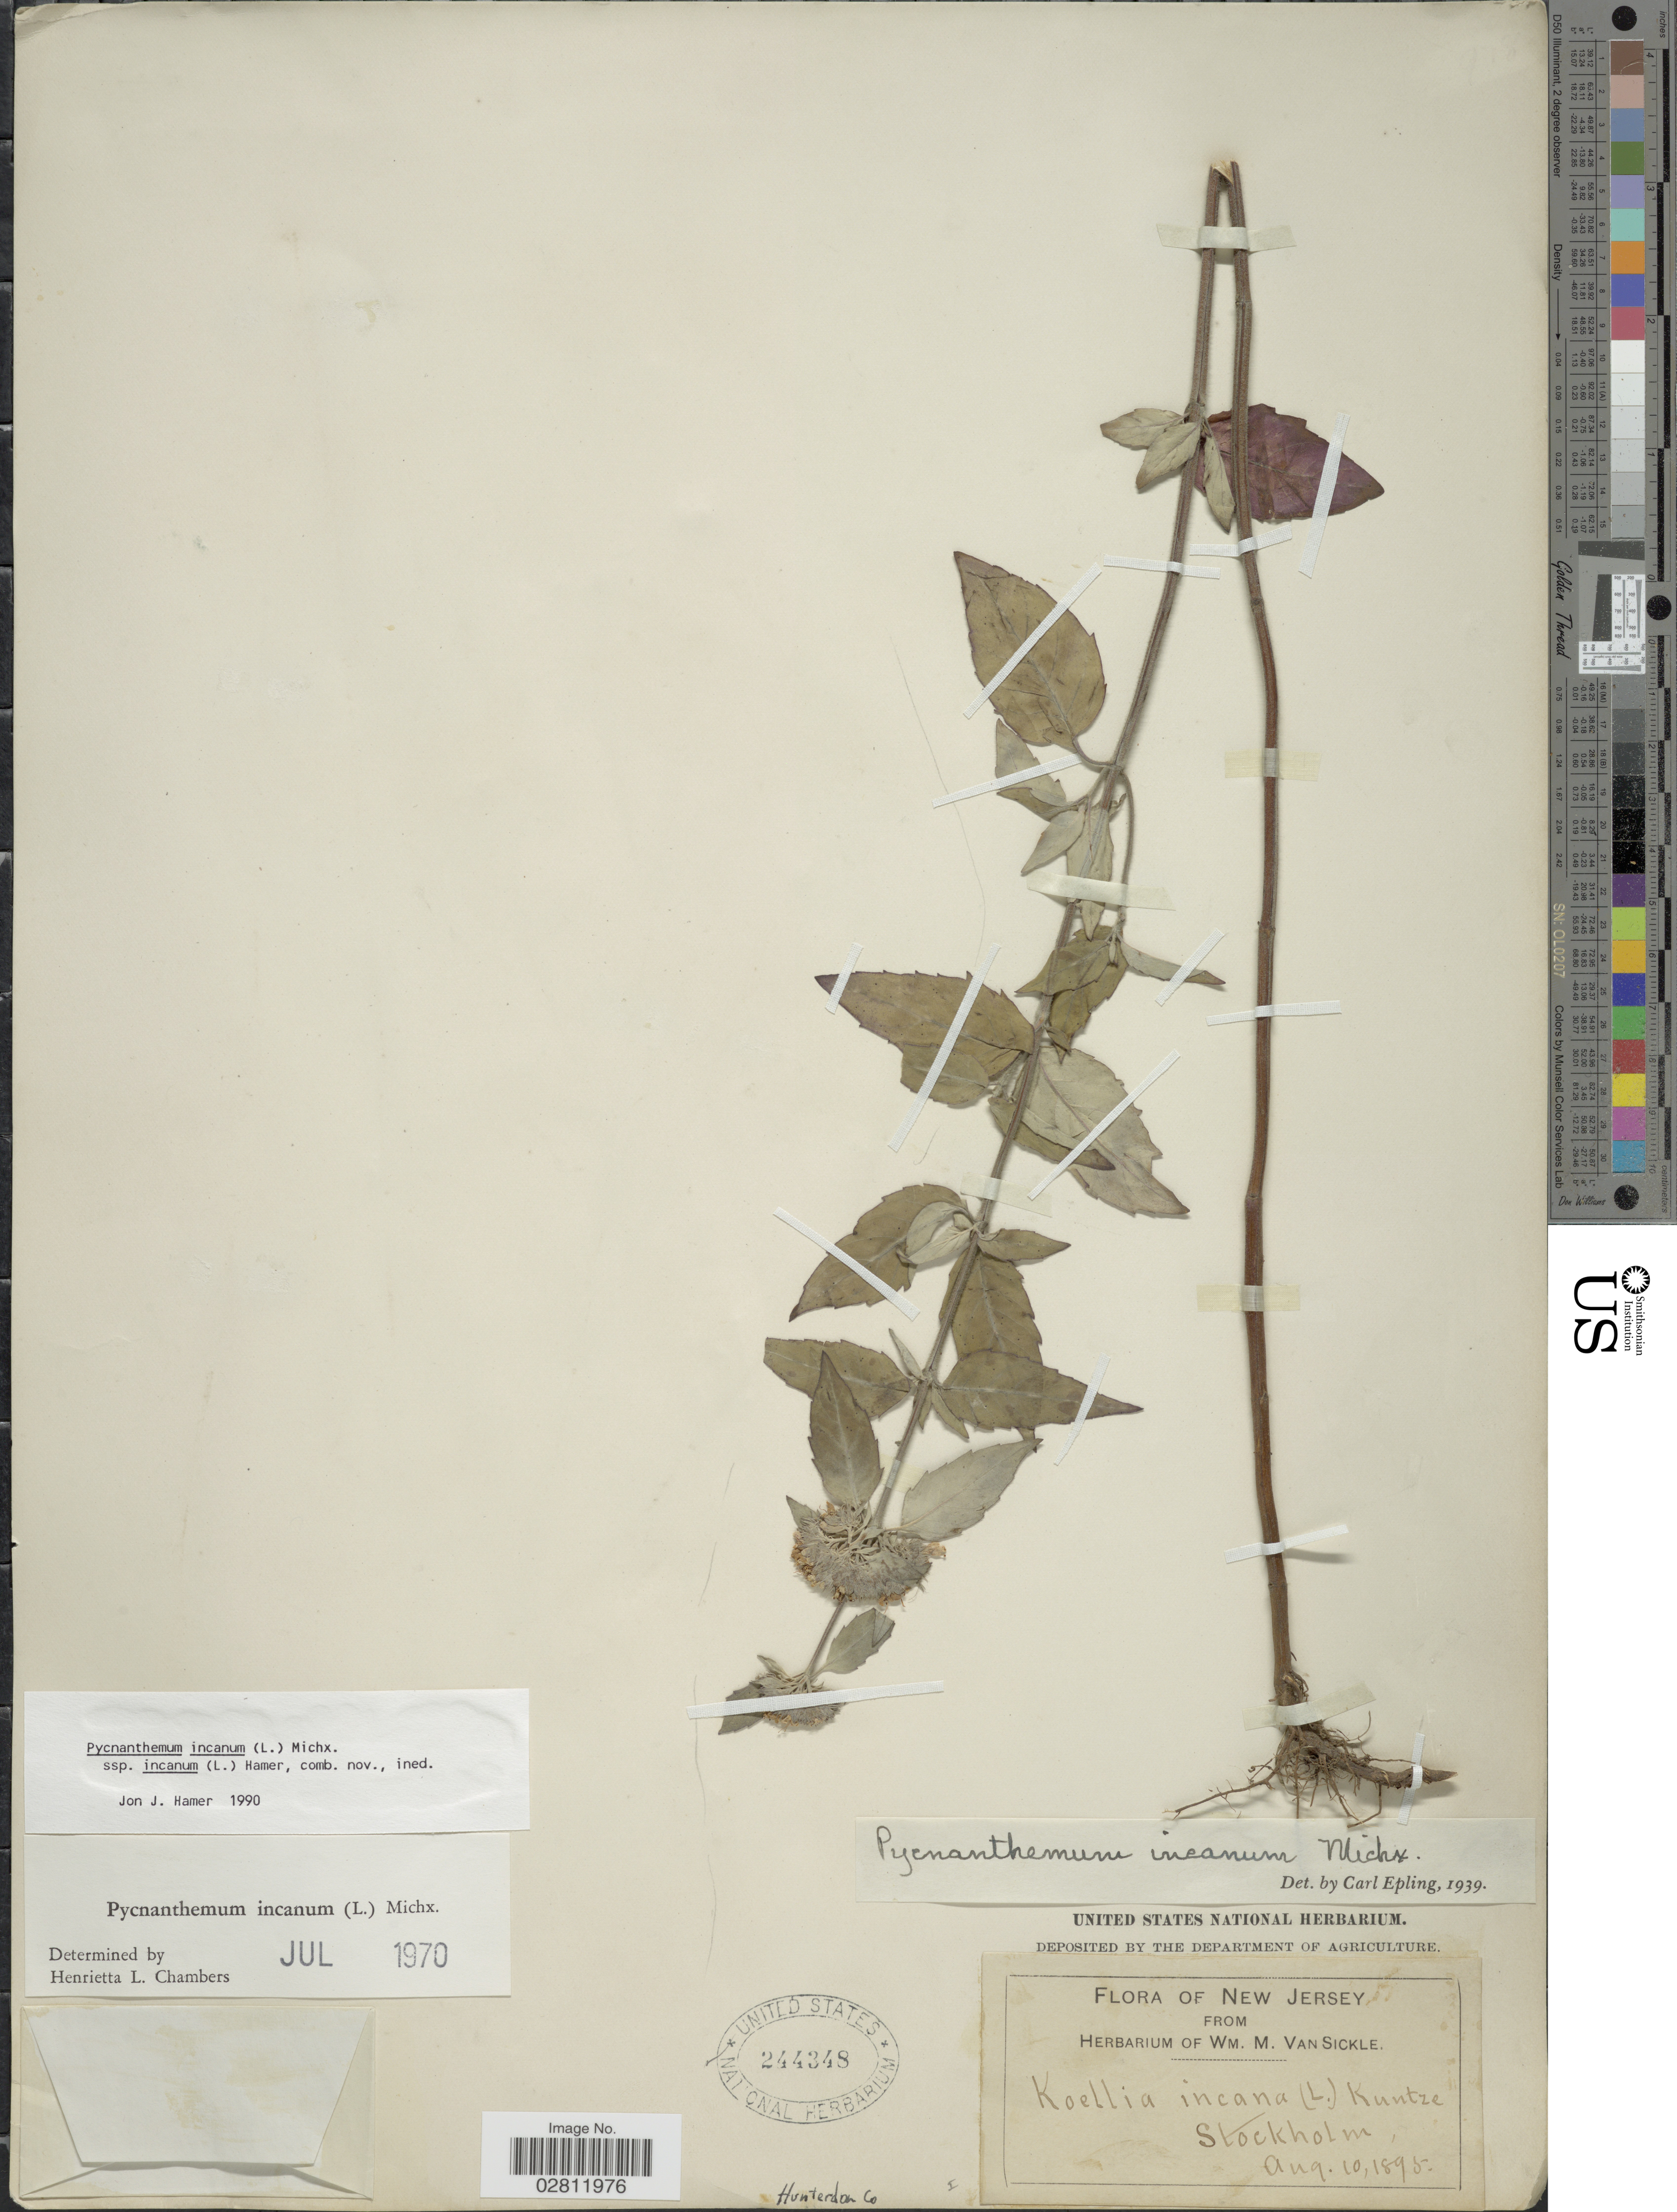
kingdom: Plantae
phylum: Tracheophyta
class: Magnoliopsida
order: Lamiales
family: Lamiaceae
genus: Pycnanthemum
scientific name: Pycnanthemum incanum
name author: (L.) Michx.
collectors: ex herb. Wm. M. Van Sickle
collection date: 1895-08-10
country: United States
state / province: New Jersey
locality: Stockholm. Hunterdon Co.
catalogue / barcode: US 244348